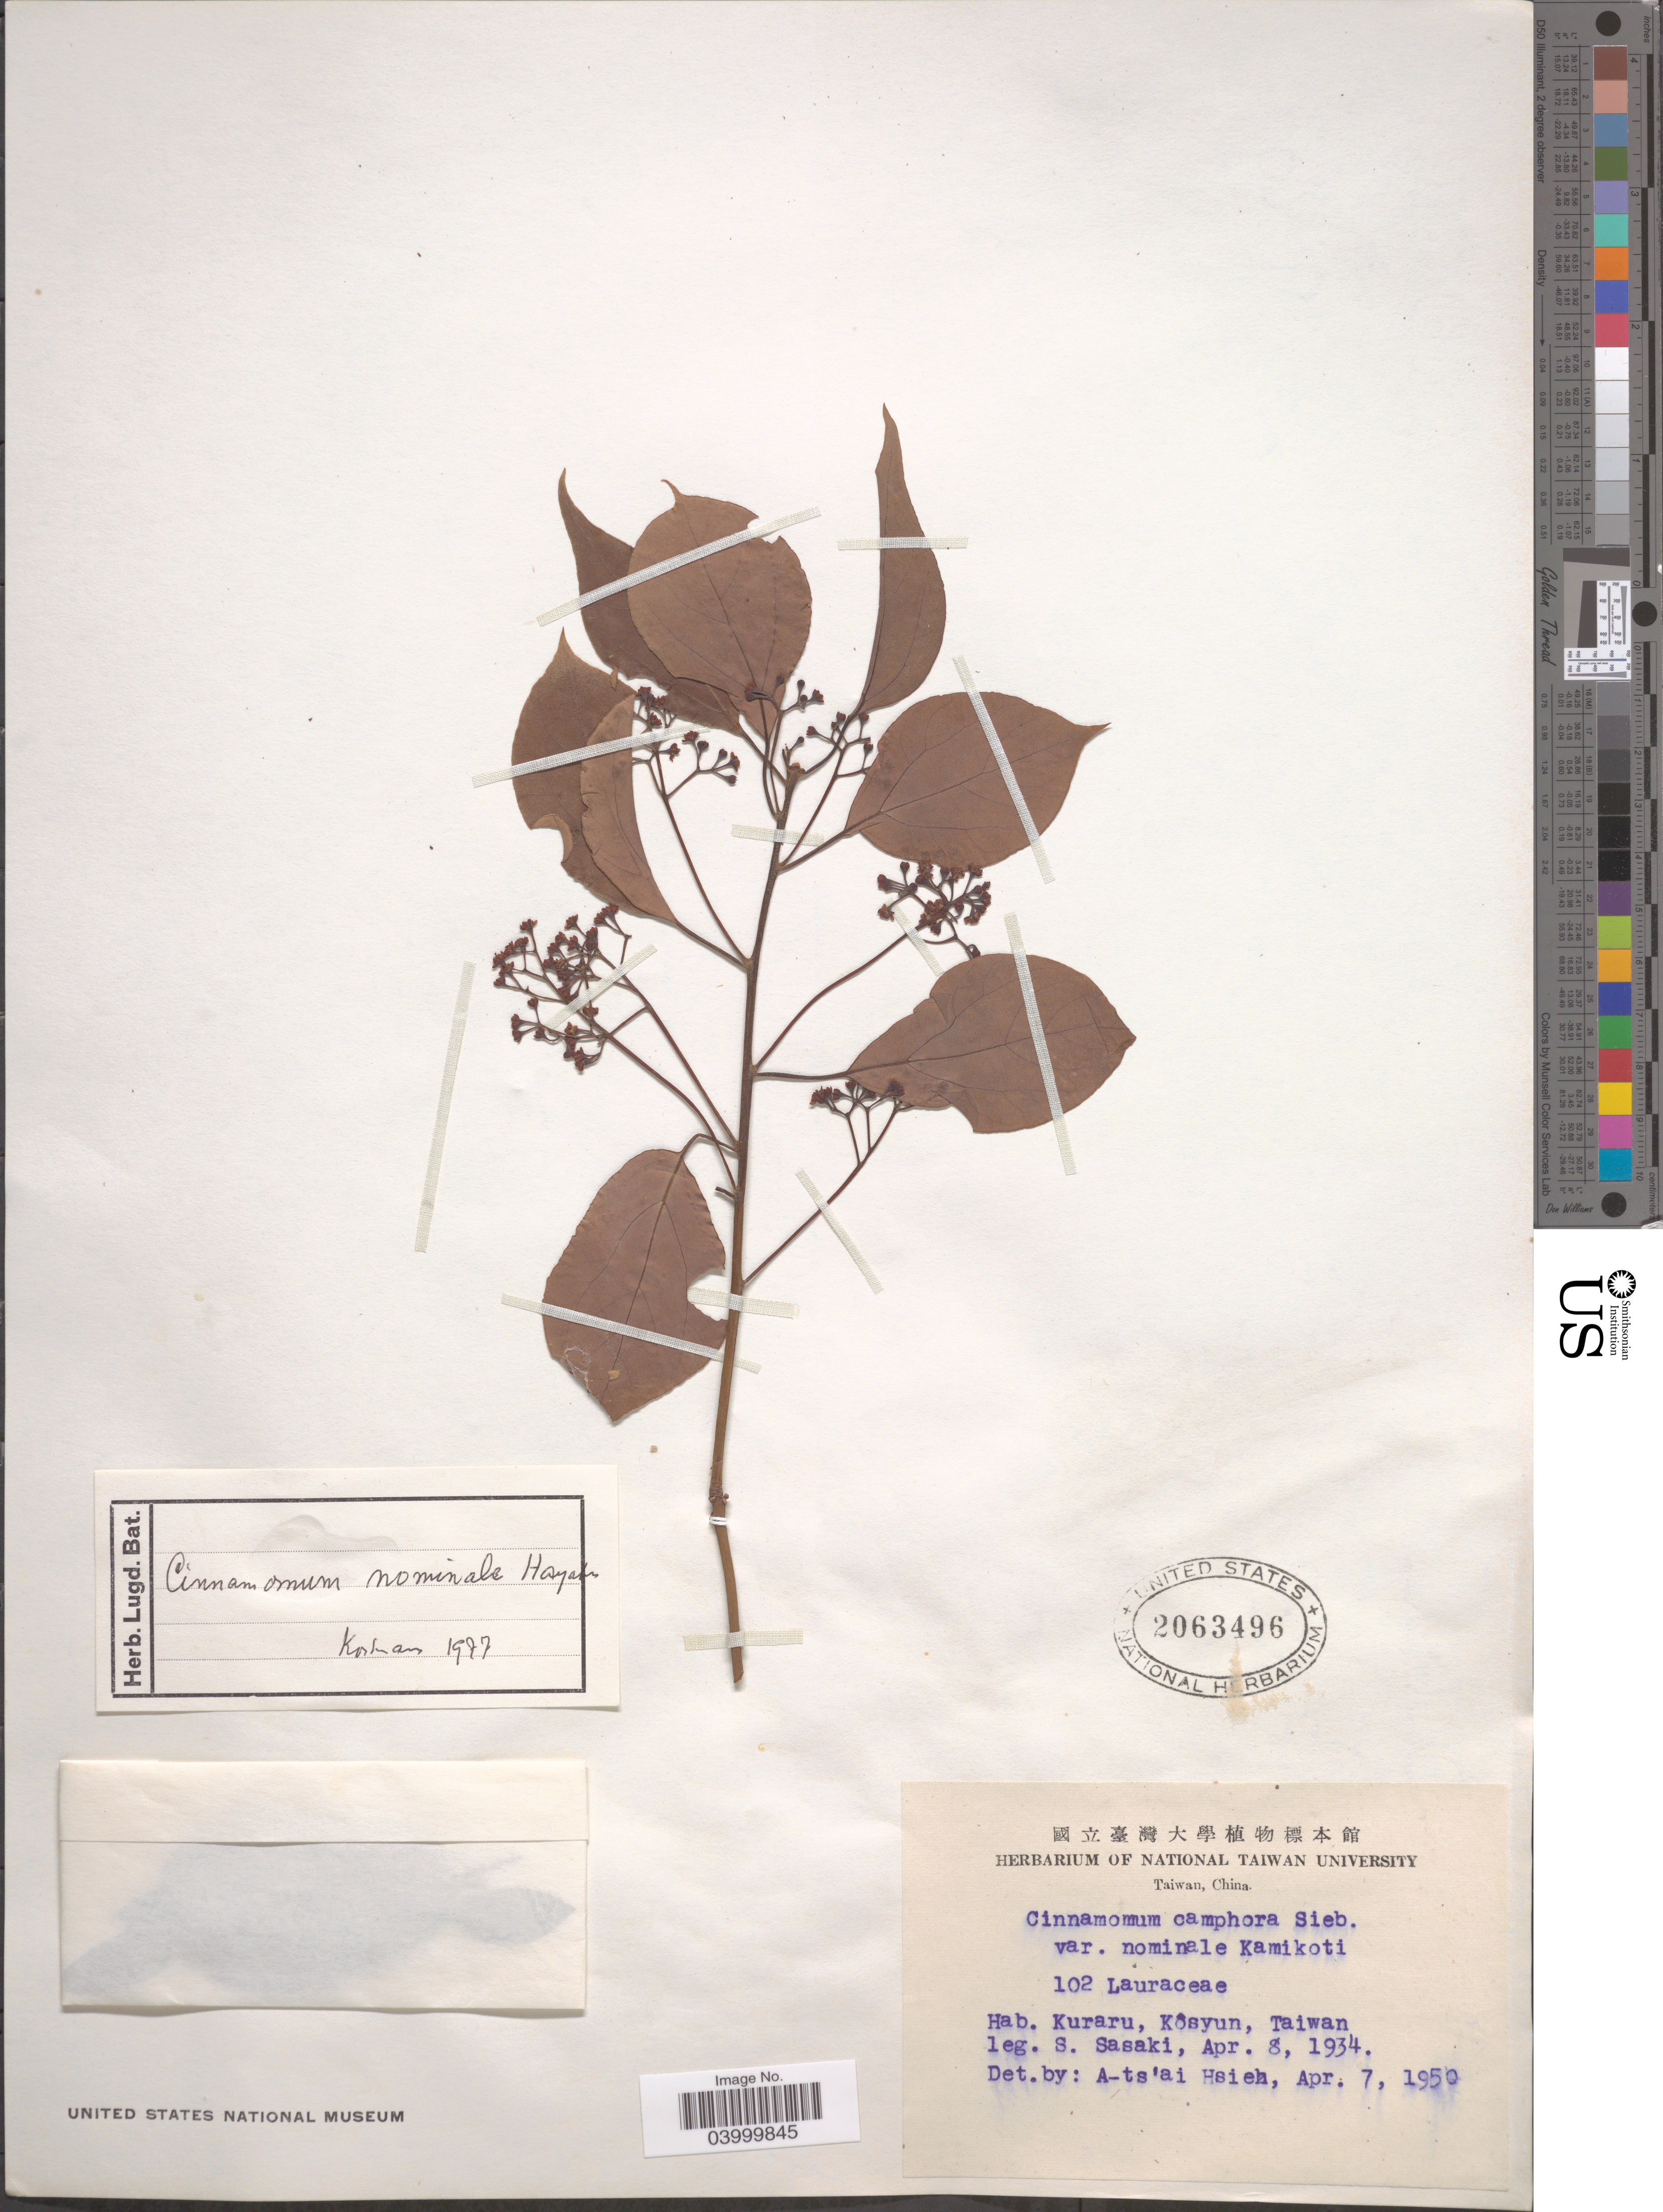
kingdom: Plantae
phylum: Tracheophyta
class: Magnoliopsida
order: Laurales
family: Lauraceae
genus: Cinnamomum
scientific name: Cinnamomum nominale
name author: Hayata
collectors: S. Sasaki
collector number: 102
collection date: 1934-04-08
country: Taiwan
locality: Kuraru, Kôsyun.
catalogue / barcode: US 2063496